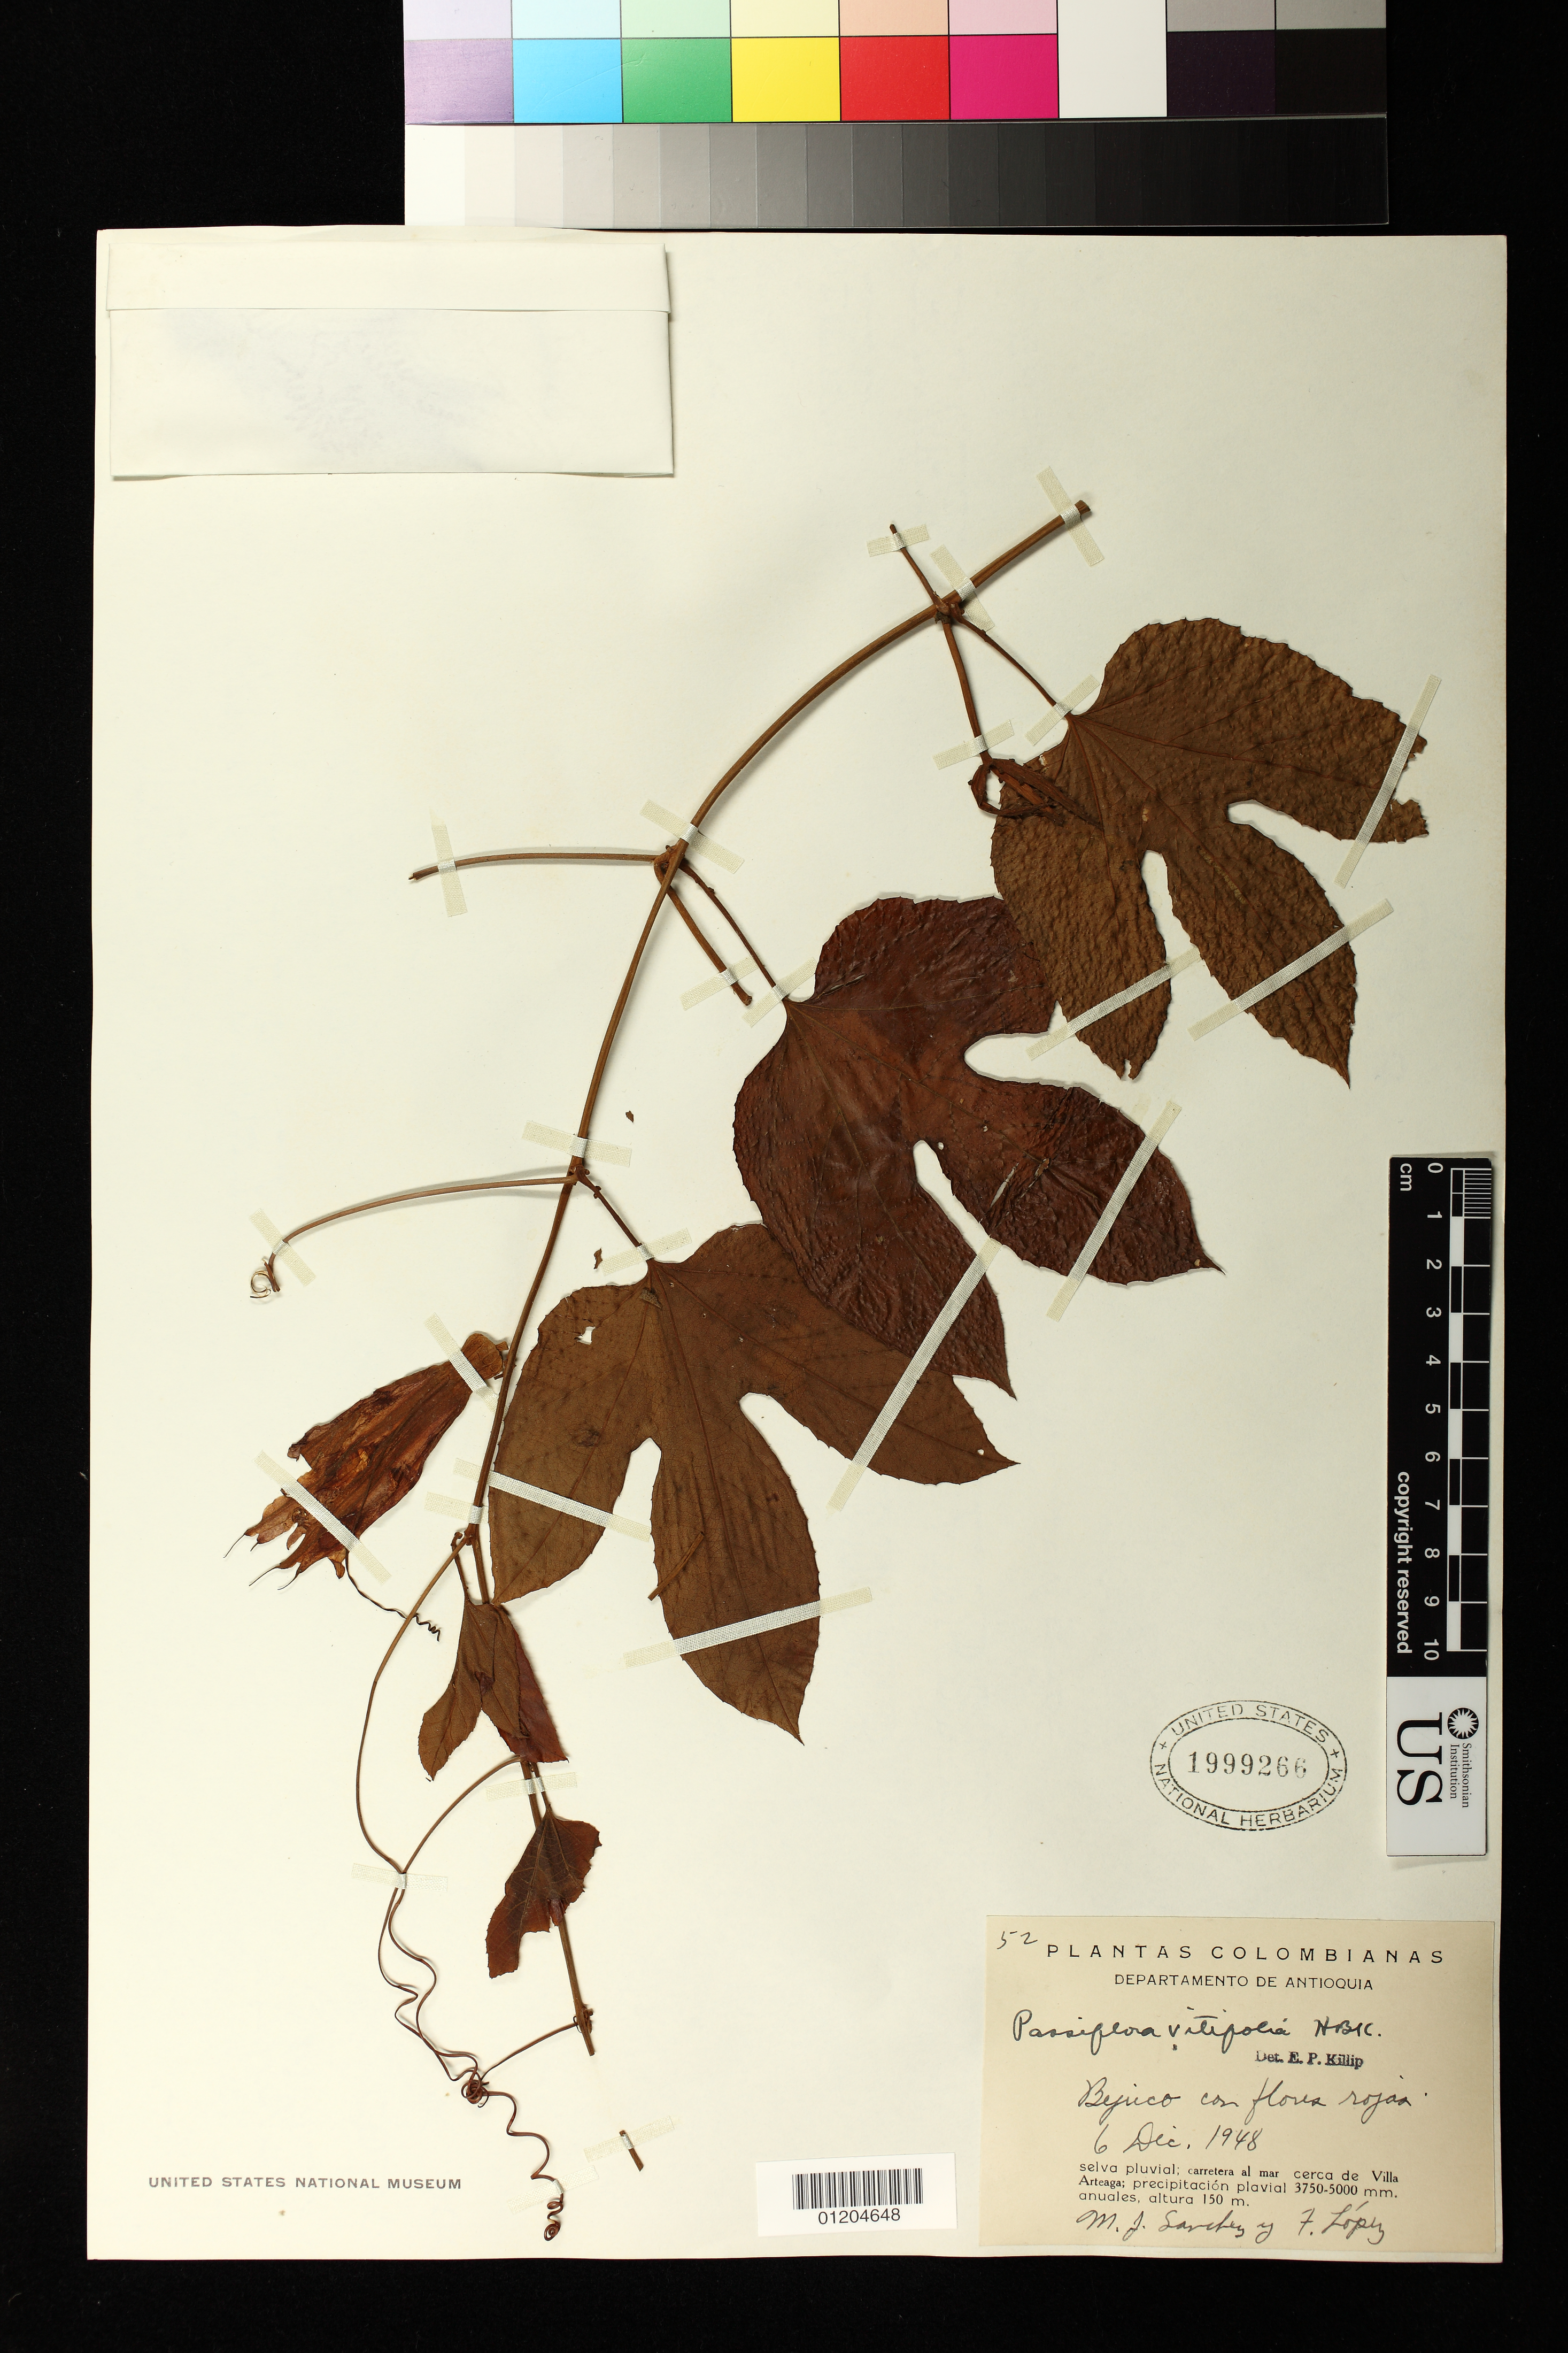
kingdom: Plantae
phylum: Tracheophyta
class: Magnoliopsida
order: Malpighiales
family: Passifloraceae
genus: Passiflora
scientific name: Passiflora vitifolia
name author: Kunth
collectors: M. Sanchez & F. Lopéz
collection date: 1948-12-06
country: Colombia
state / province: Antioquia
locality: selva pluvial; carretera al mar cerca de Villa Arteaga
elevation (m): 150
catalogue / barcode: US 1999266